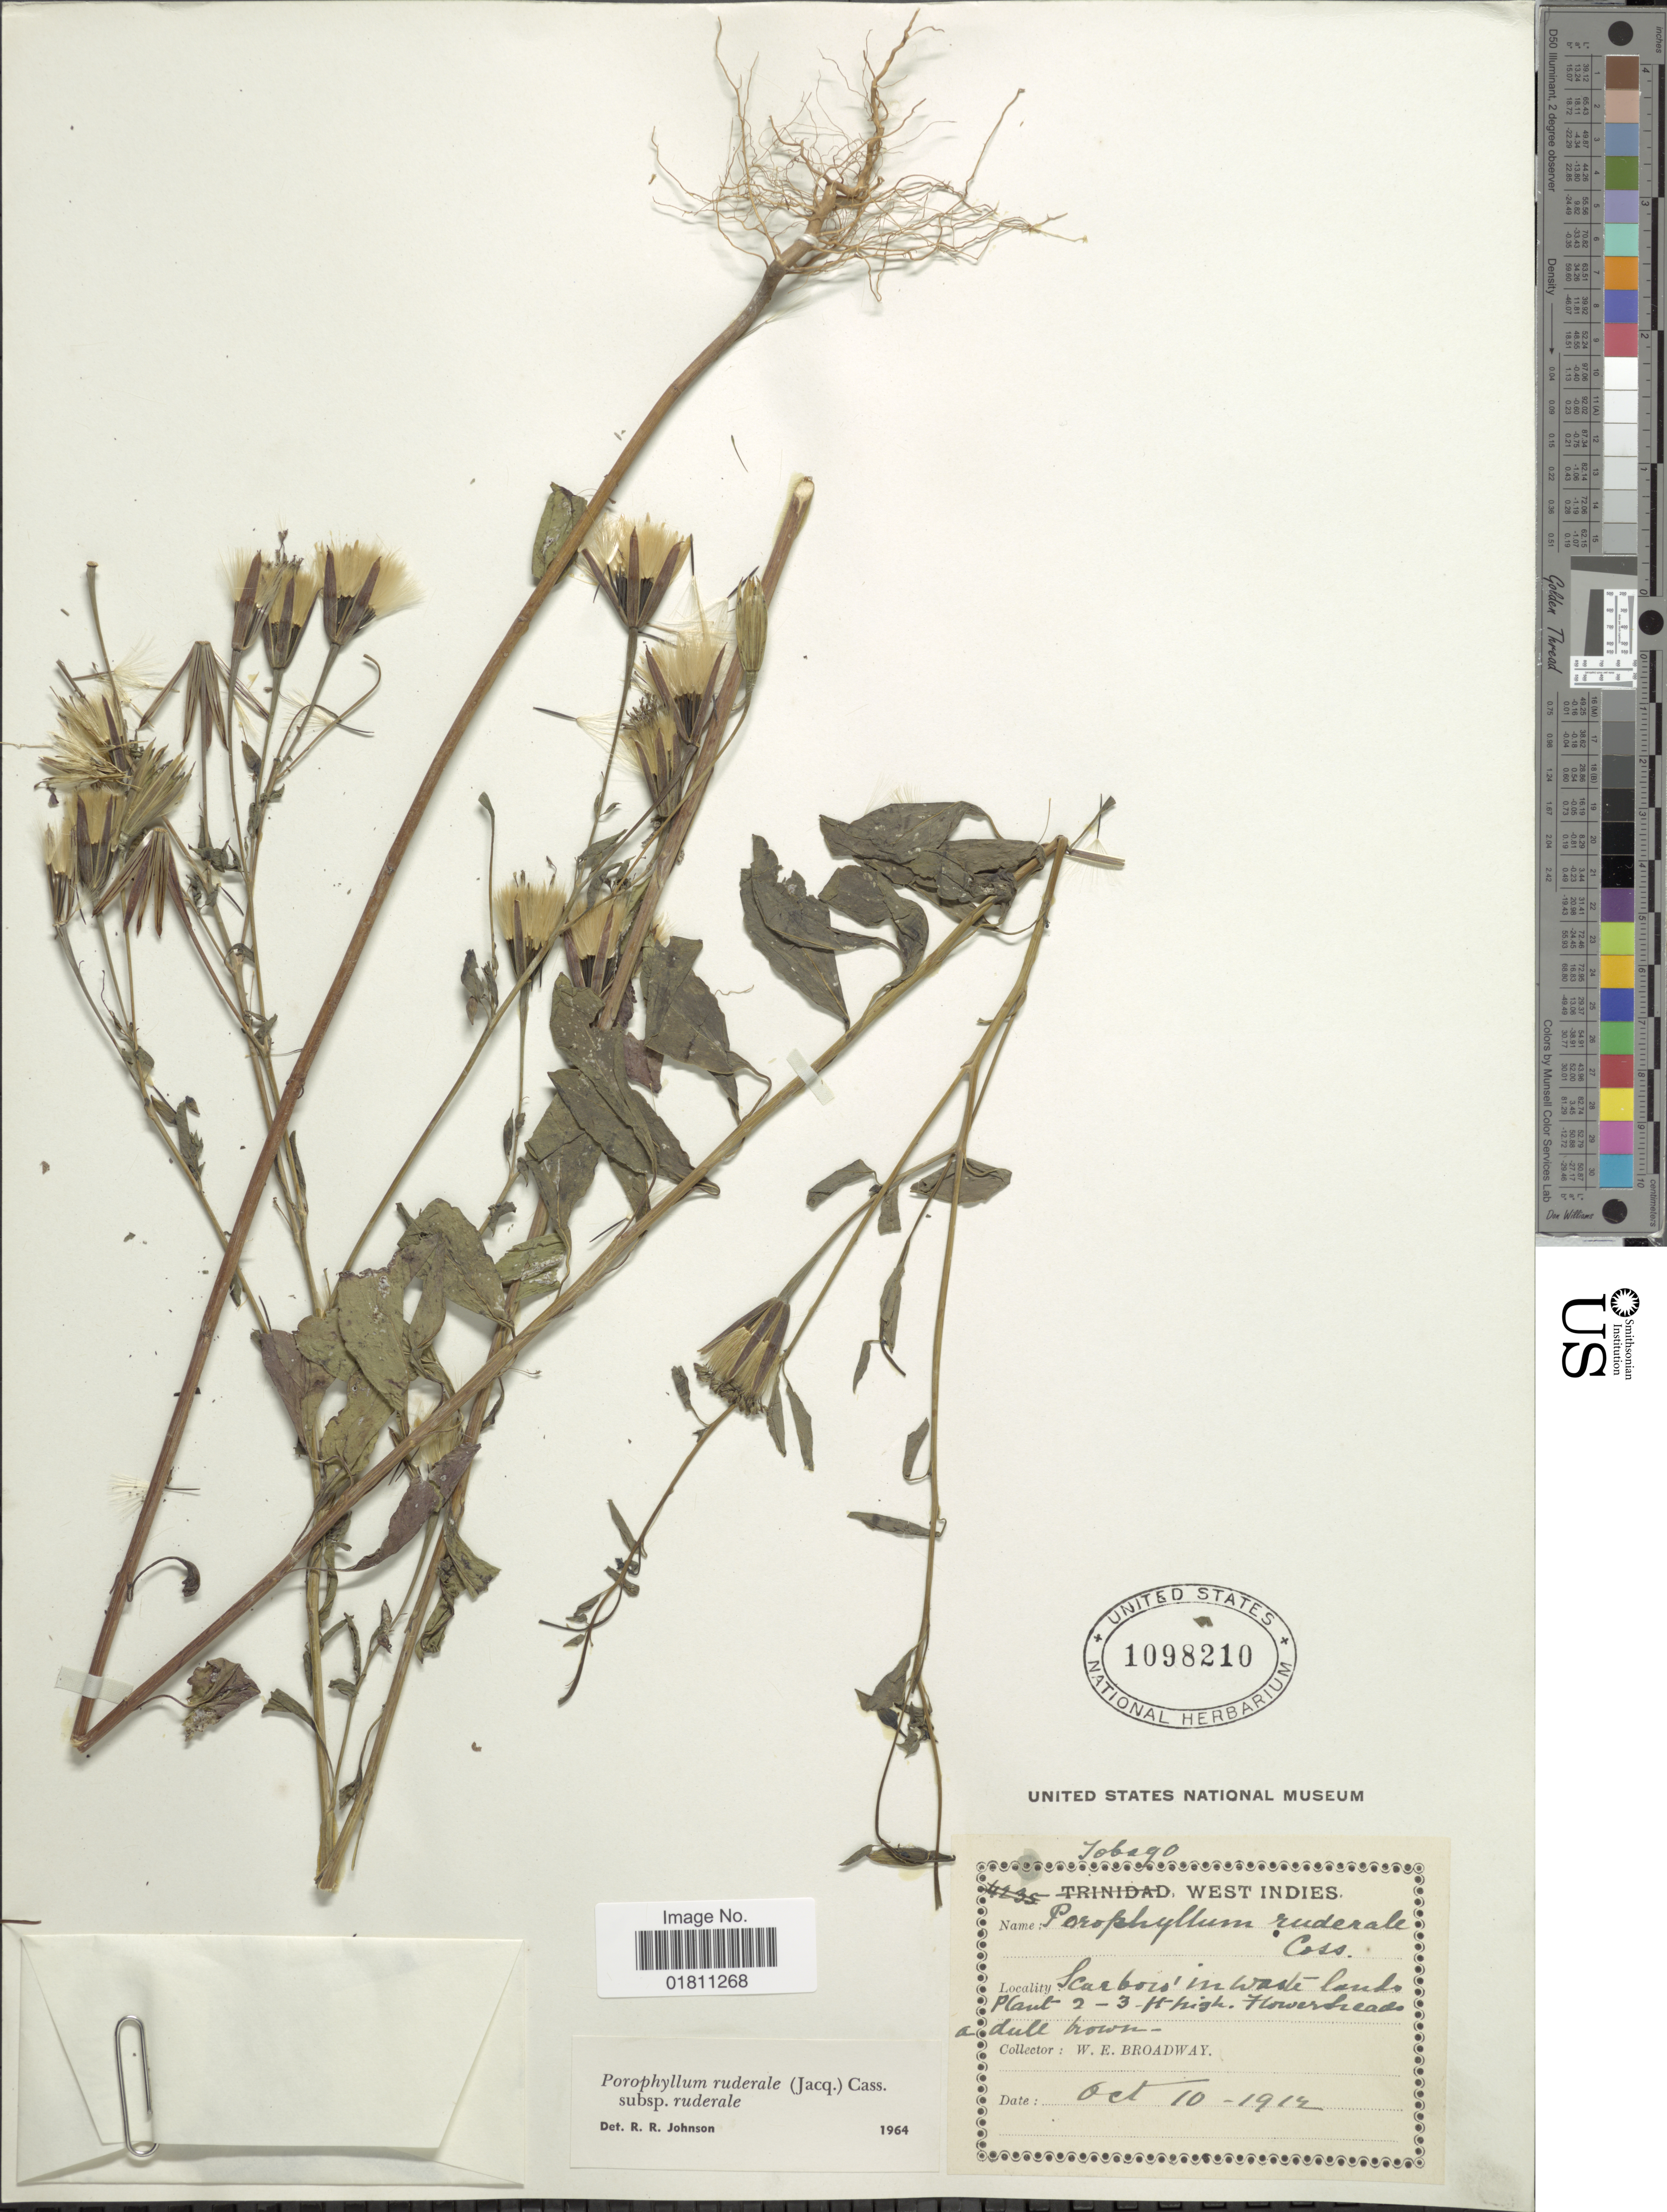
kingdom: Plantae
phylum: Tracheophyta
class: Magnoliopsida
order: Asterales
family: Asteraceae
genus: Porophyllum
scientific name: Porophyllum ruderale subsp. ruderale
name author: (Jacq.) Cass.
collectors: W. E. Broadway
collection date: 1912-10-10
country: Trinidad and Tobago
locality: Tobago. Scarbois in waste lands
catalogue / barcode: US 1098210